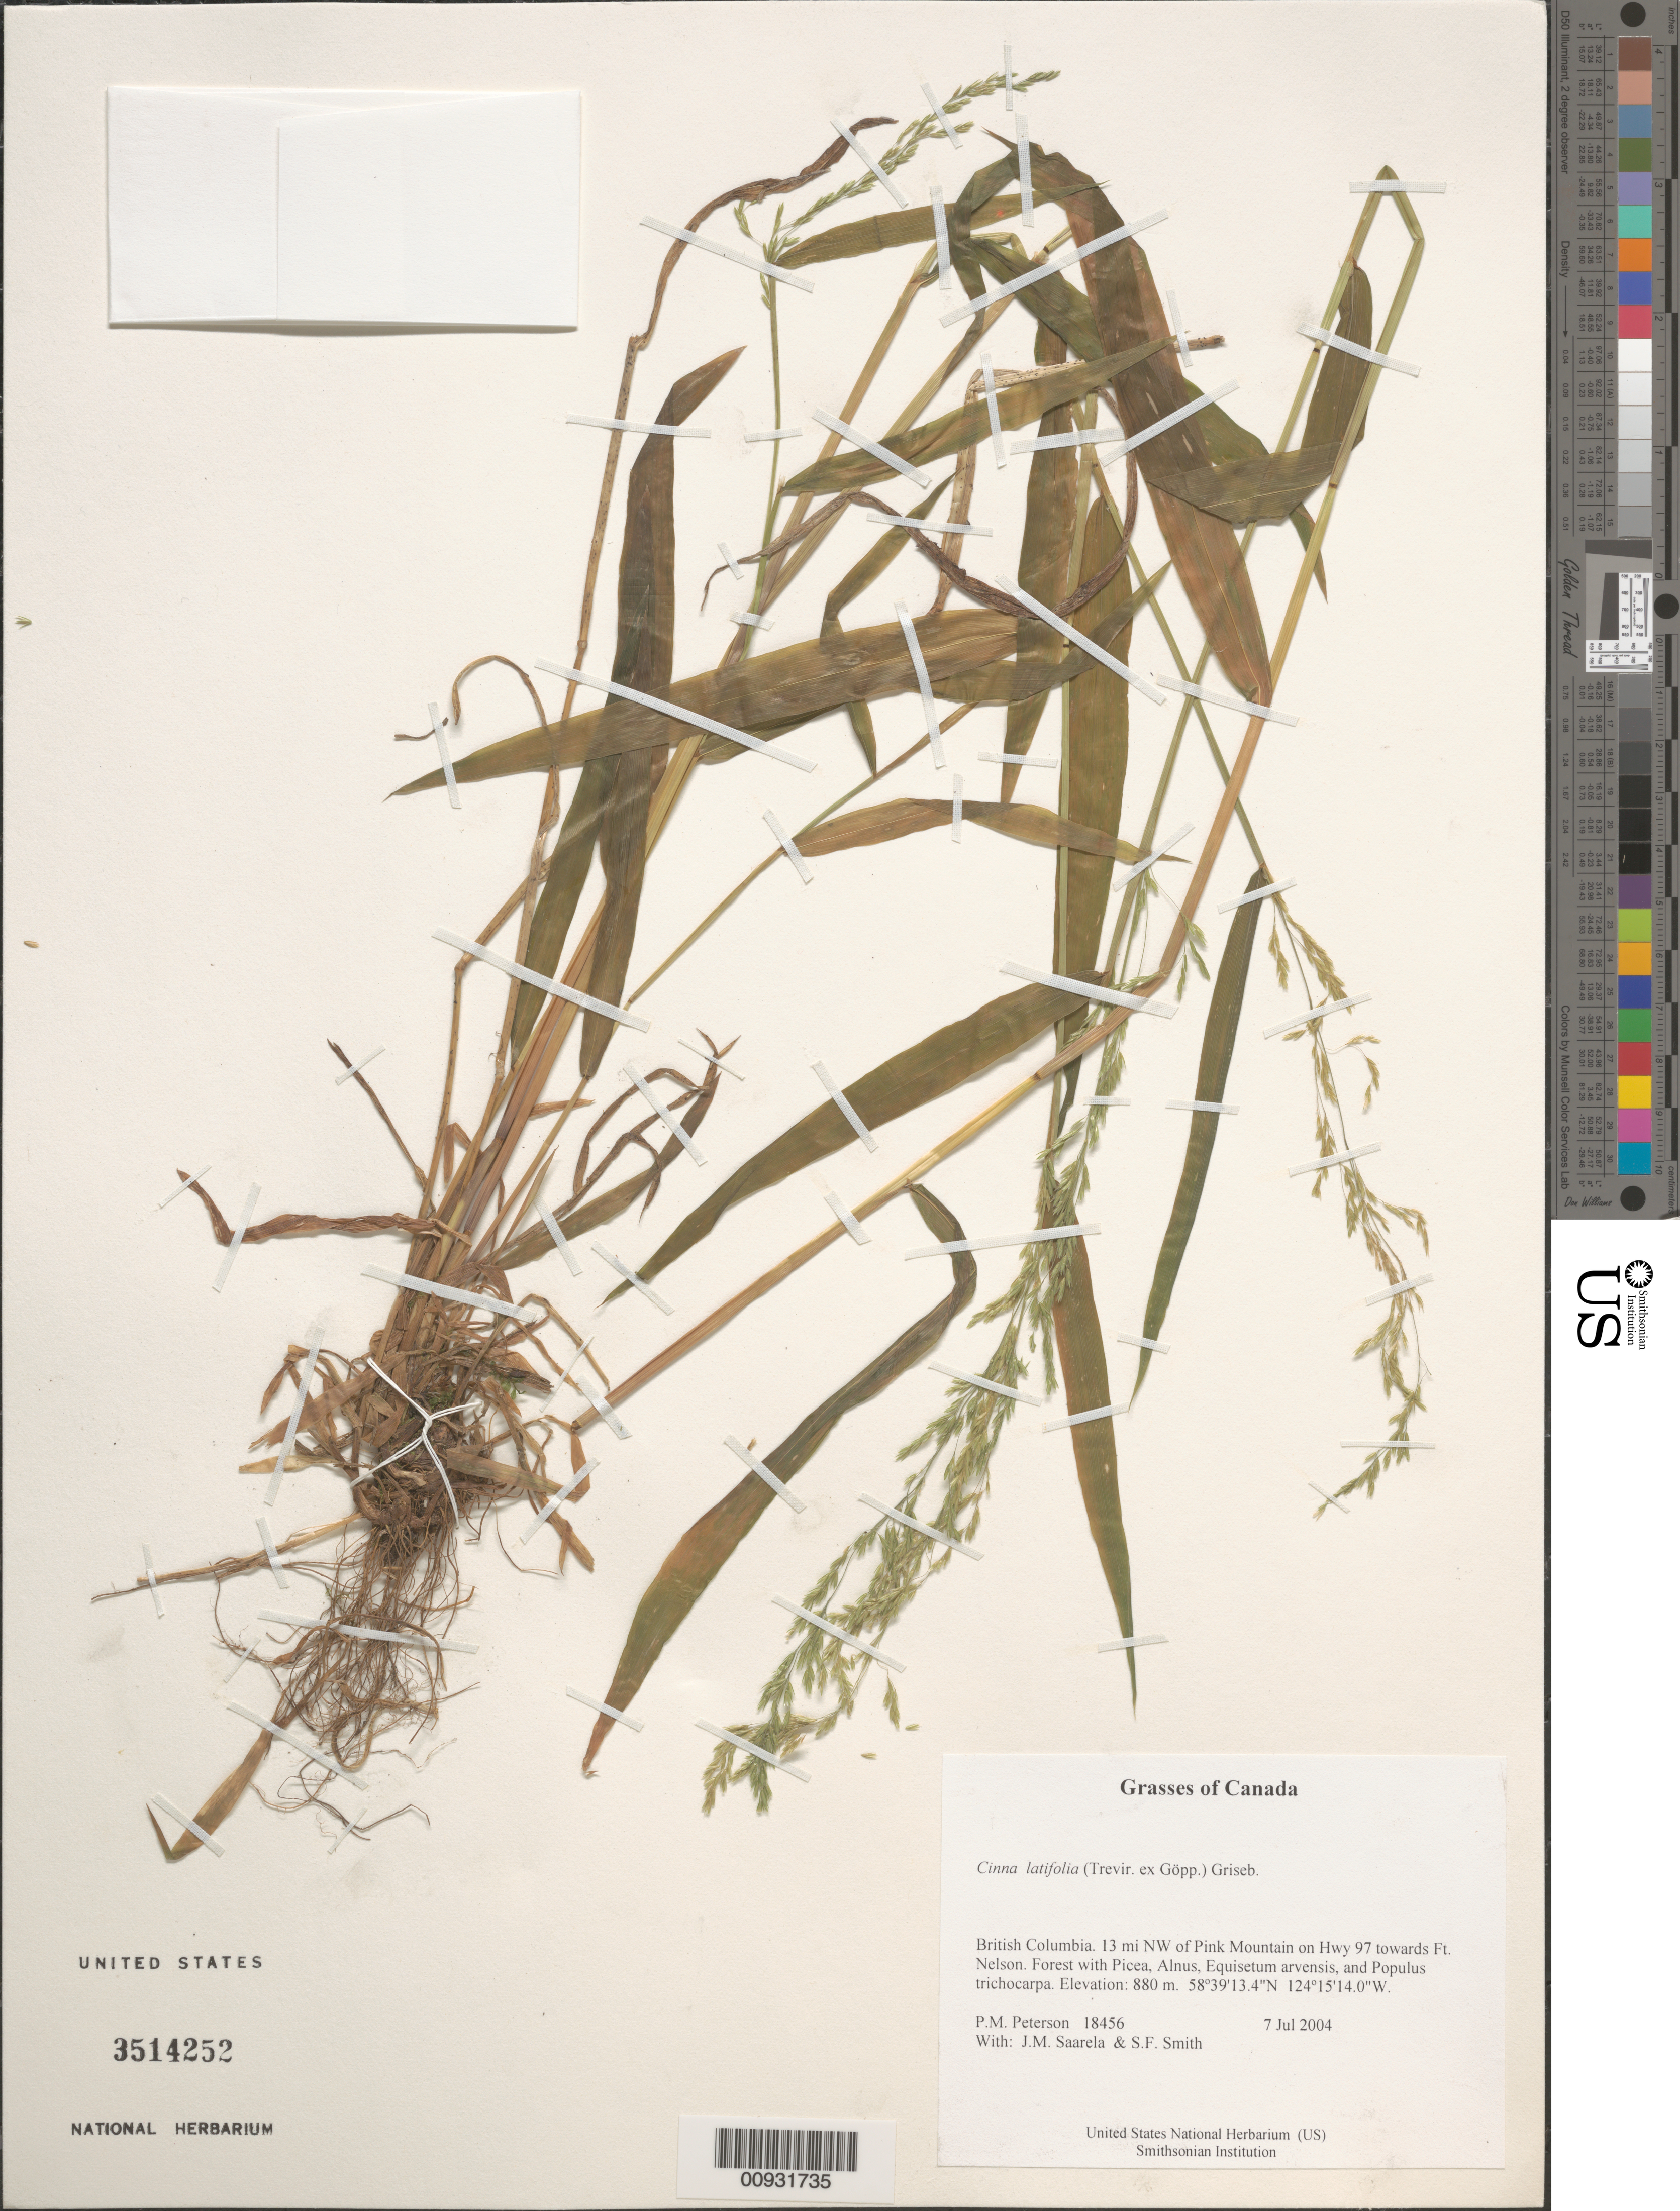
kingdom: Plantae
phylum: Tracheophyta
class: Liliopsida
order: Poales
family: Poaceae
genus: Cinna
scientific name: Cinna latifolia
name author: (Trevir. ex Goeppert) Griseb.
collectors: P. M. Peterson, J. Saarela & S.F. Smith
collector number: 18456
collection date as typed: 07 Jul 2004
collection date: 2004-07-07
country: Canada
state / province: British Columbia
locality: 13 mi NW of Pink Mountain on Hwy 97 towards Ft. Nelson. Forest with Picea, Alnus, Equisetum arvensis, and Populus trichocarpa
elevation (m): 880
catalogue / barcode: US 3514252